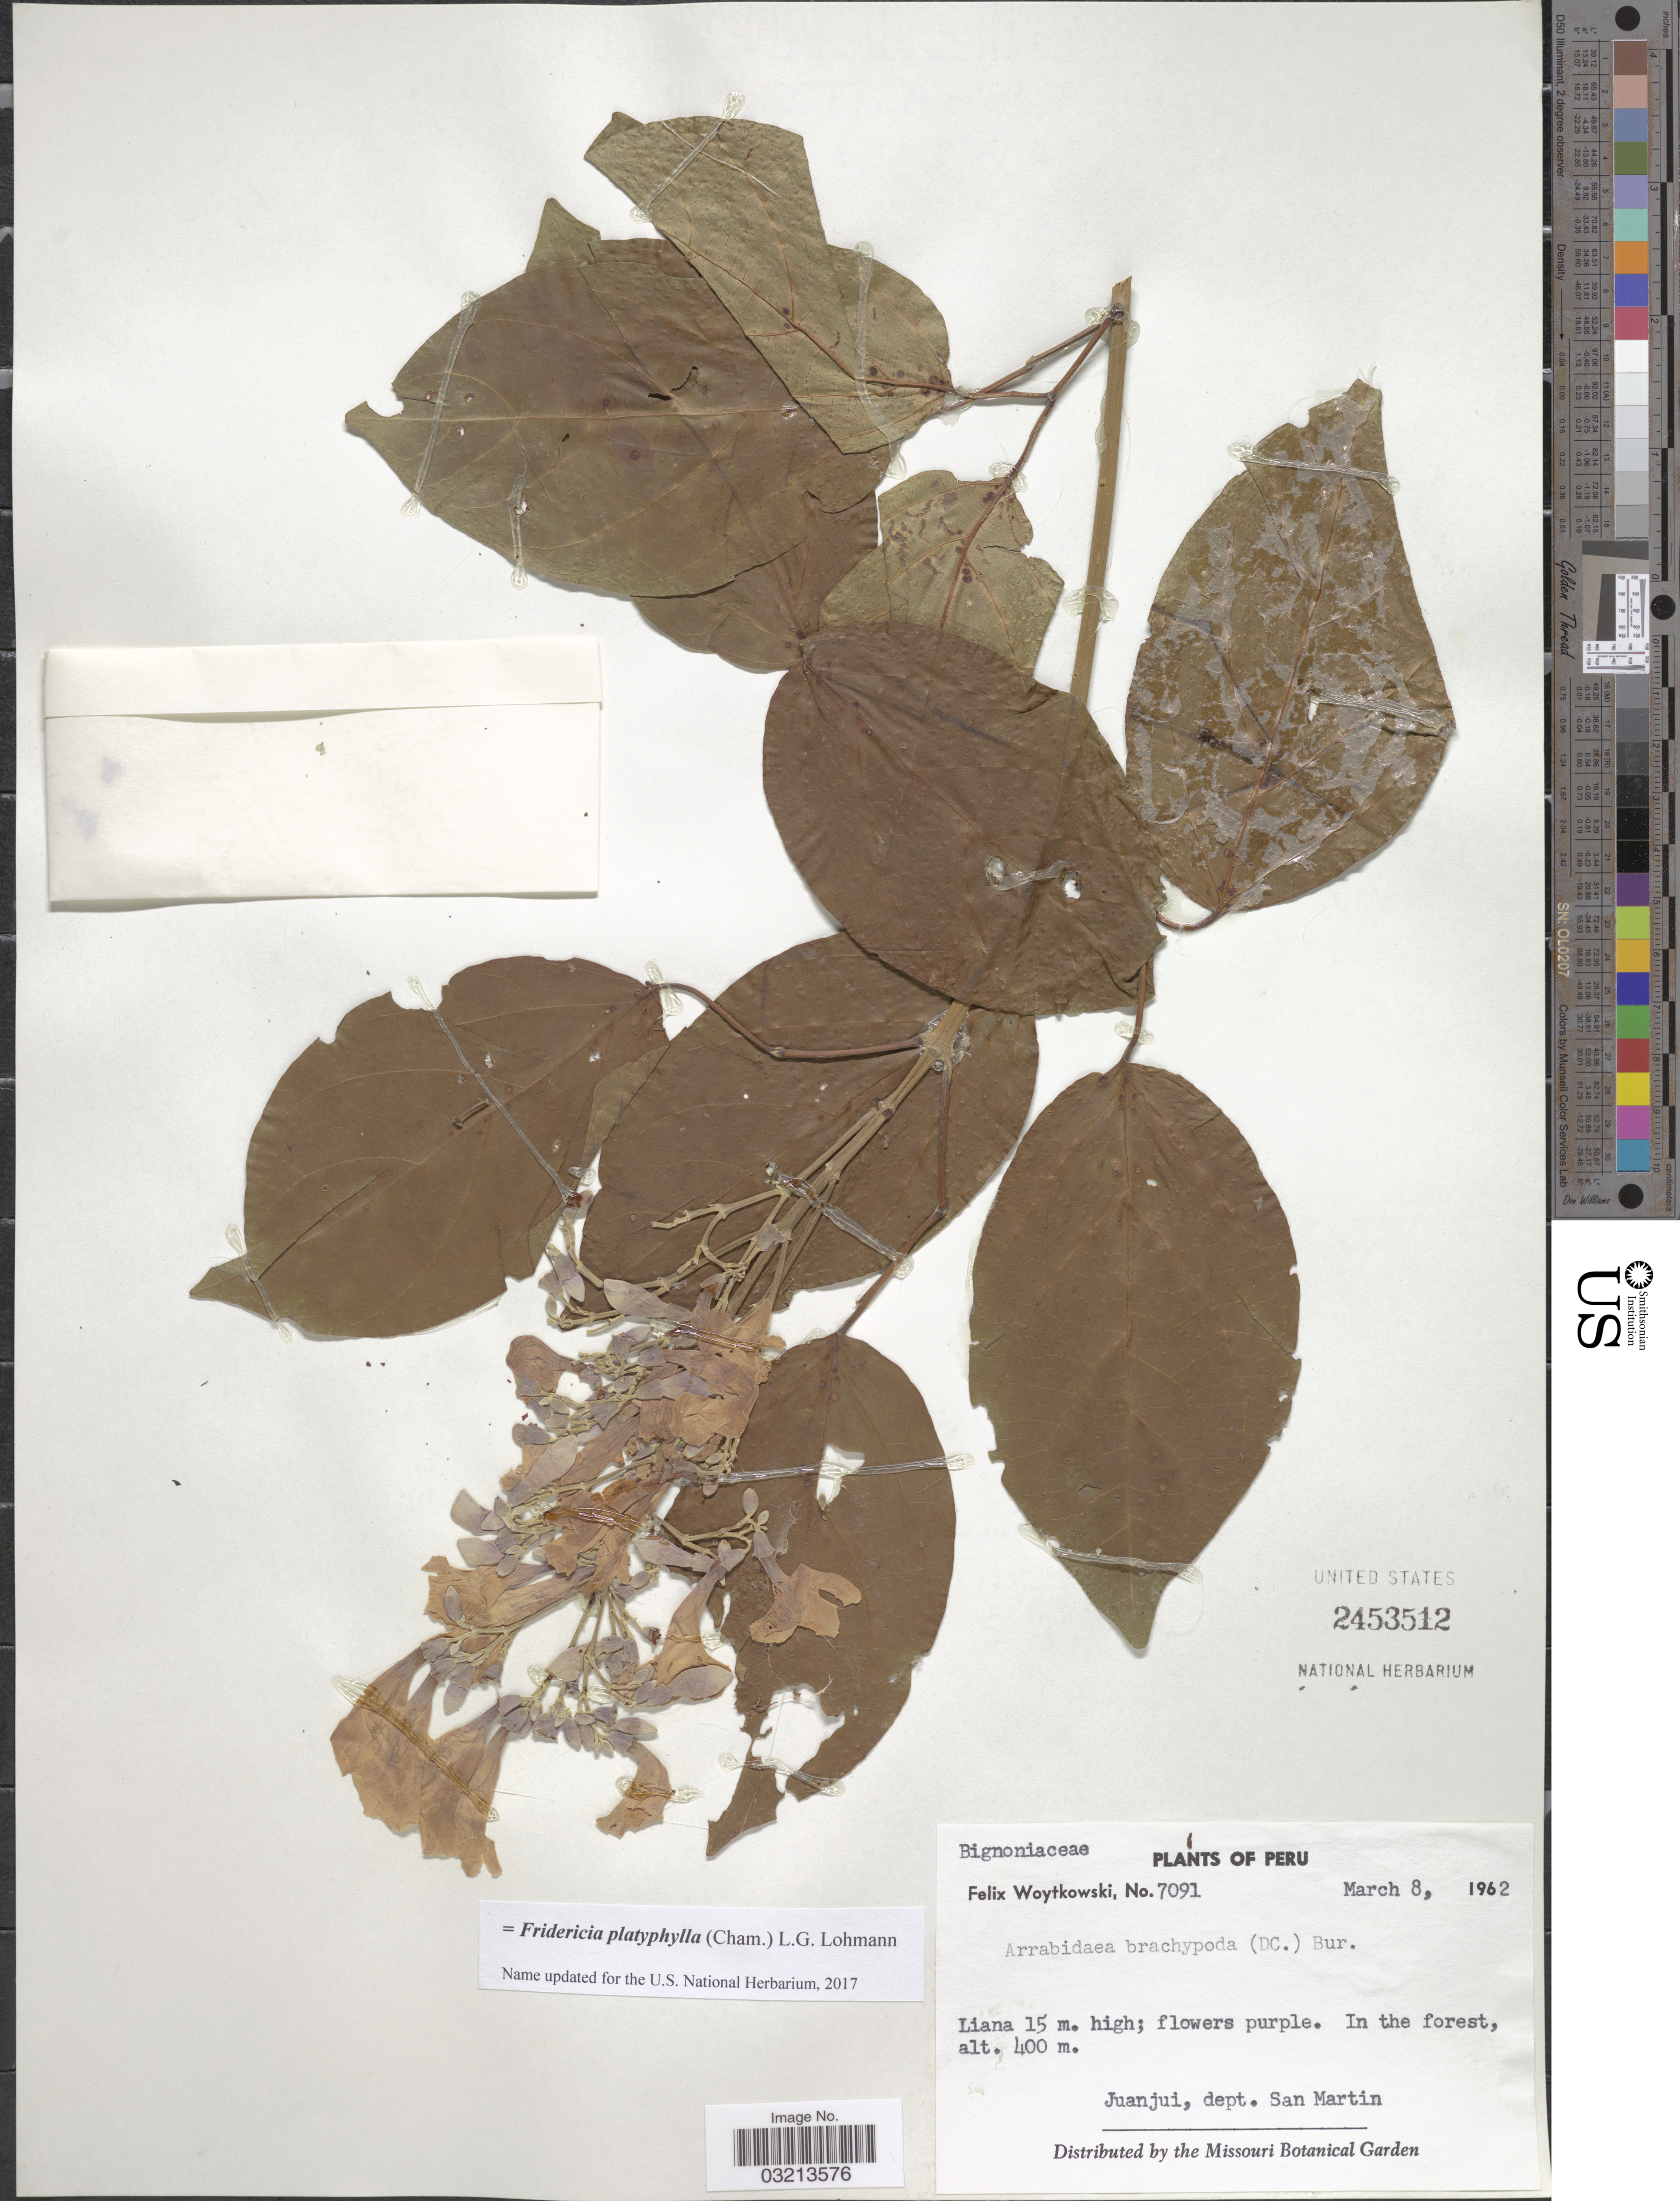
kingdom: Plantae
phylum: Tracheophyta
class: Magnoliopsida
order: Lamiales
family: Bignoniaceae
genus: Fridericia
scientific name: Fridericia platyphylla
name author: (Cham.) L.G. Lohmann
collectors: F. Woytkowski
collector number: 7091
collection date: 1962-03-08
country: Peru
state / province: San Martín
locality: Juanjui, dept. San Martin.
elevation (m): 400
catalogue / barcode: US 2453512